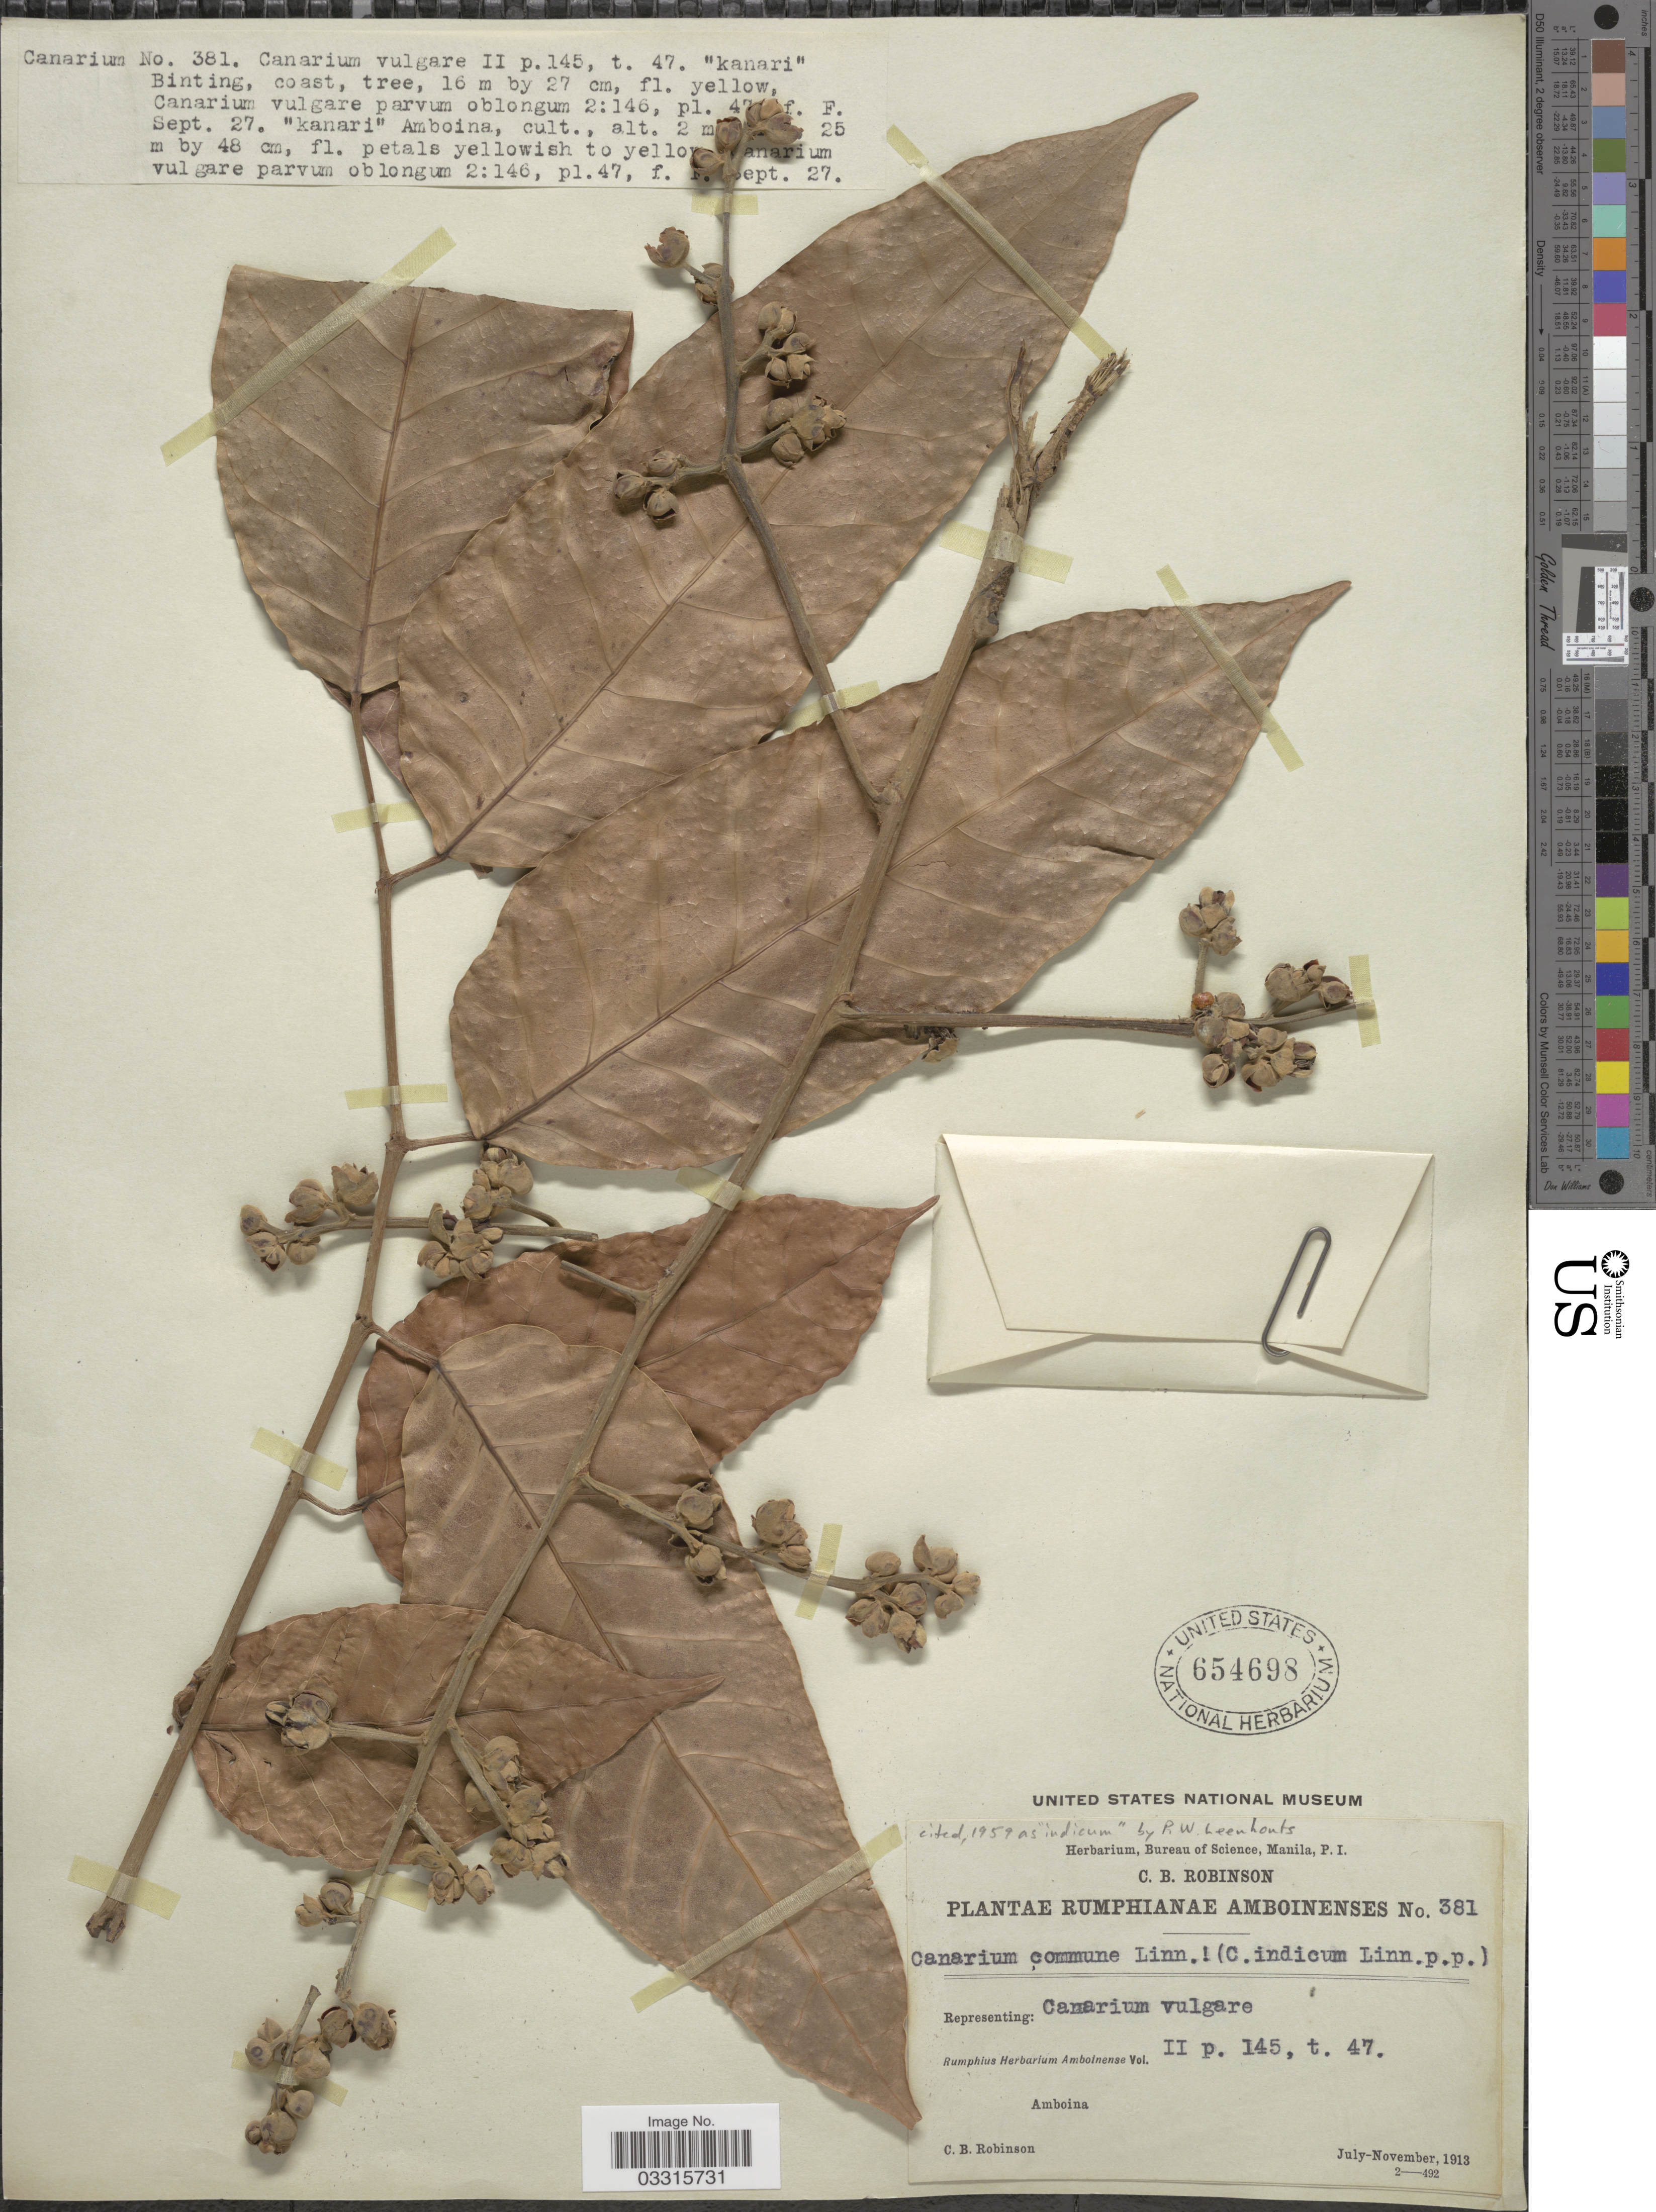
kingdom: Plantae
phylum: Tracheophyta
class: Magnoliopsida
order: Sapindales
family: Burseraceae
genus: Canarium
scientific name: Canarium indicum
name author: L.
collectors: C. Robinson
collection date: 1913-07/1913-11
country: Indonesia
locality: Rumphianae Amboinenses. Amboina.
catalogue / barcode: US 654698